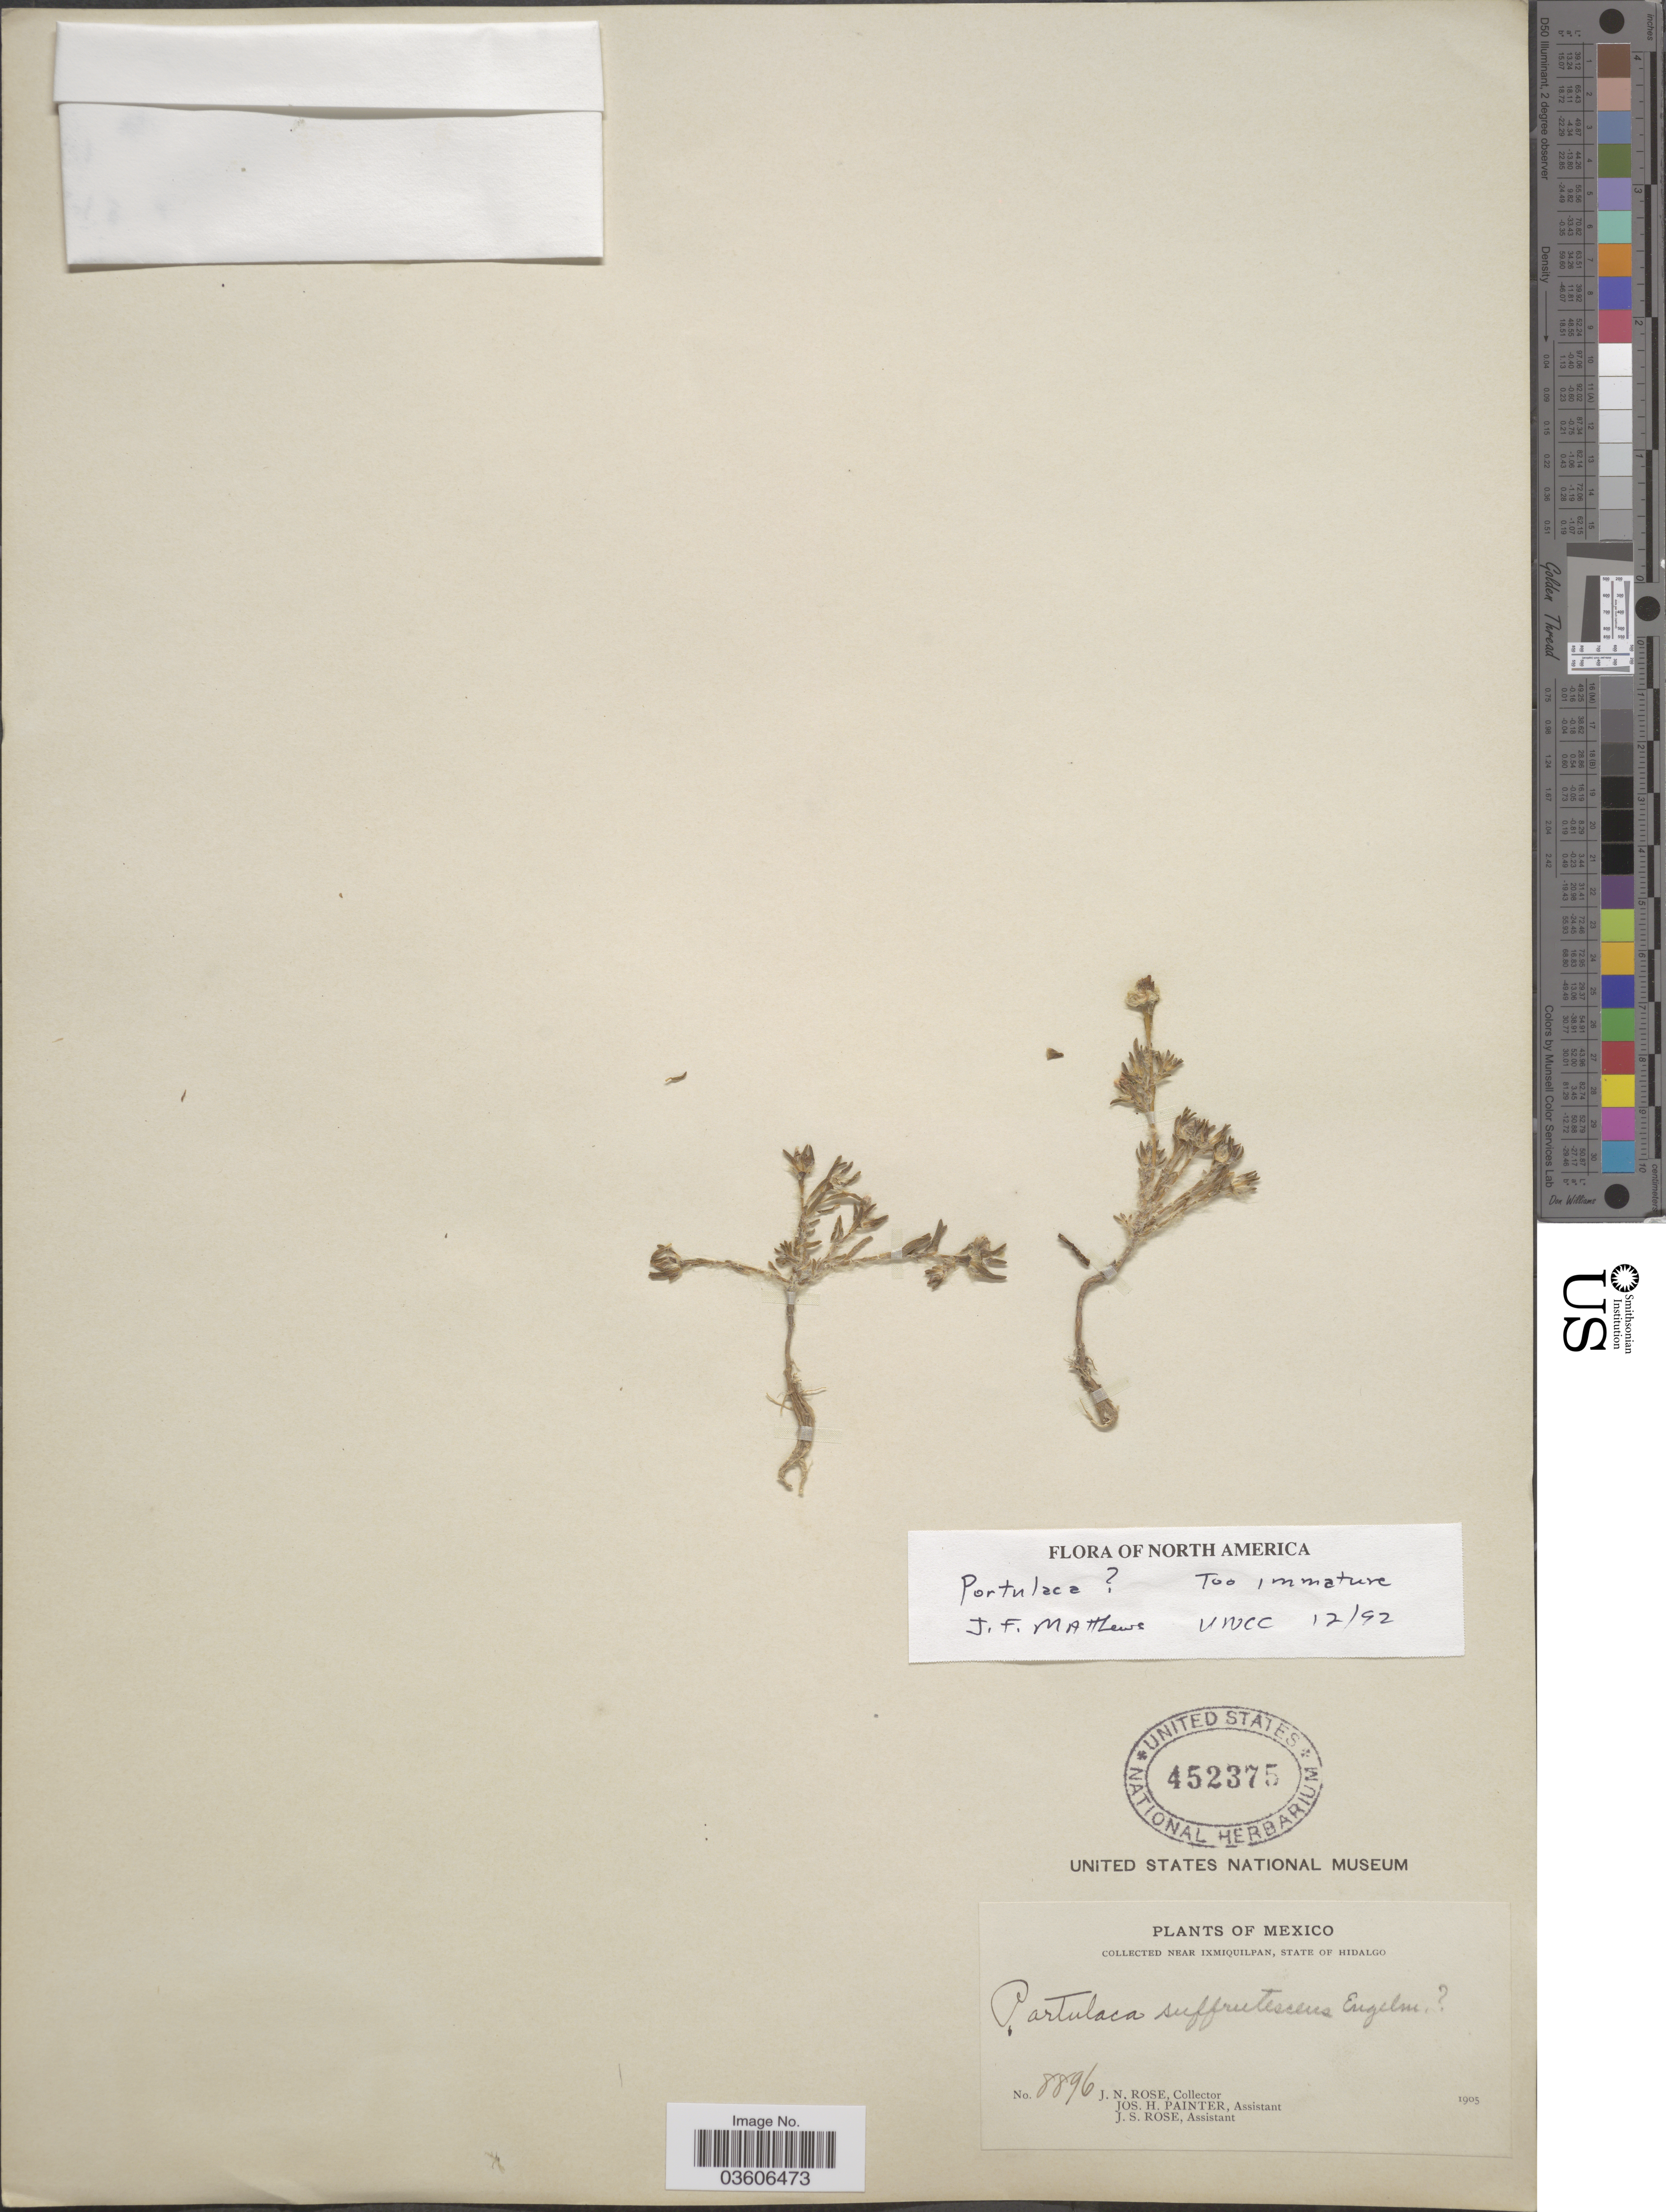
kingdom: Plantae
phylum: Tracheophyta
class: Magnoliopsida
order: Caryophyllales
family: Portulacaceae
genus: Portulaca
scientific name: Portulaca sp.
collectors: J. N. Rose, J. H. Painter & J. S. Rose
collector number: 8896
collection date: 1905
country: Mexico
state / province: Hidalgo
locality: Near Ixmiquilpan.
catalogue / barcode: US 452375